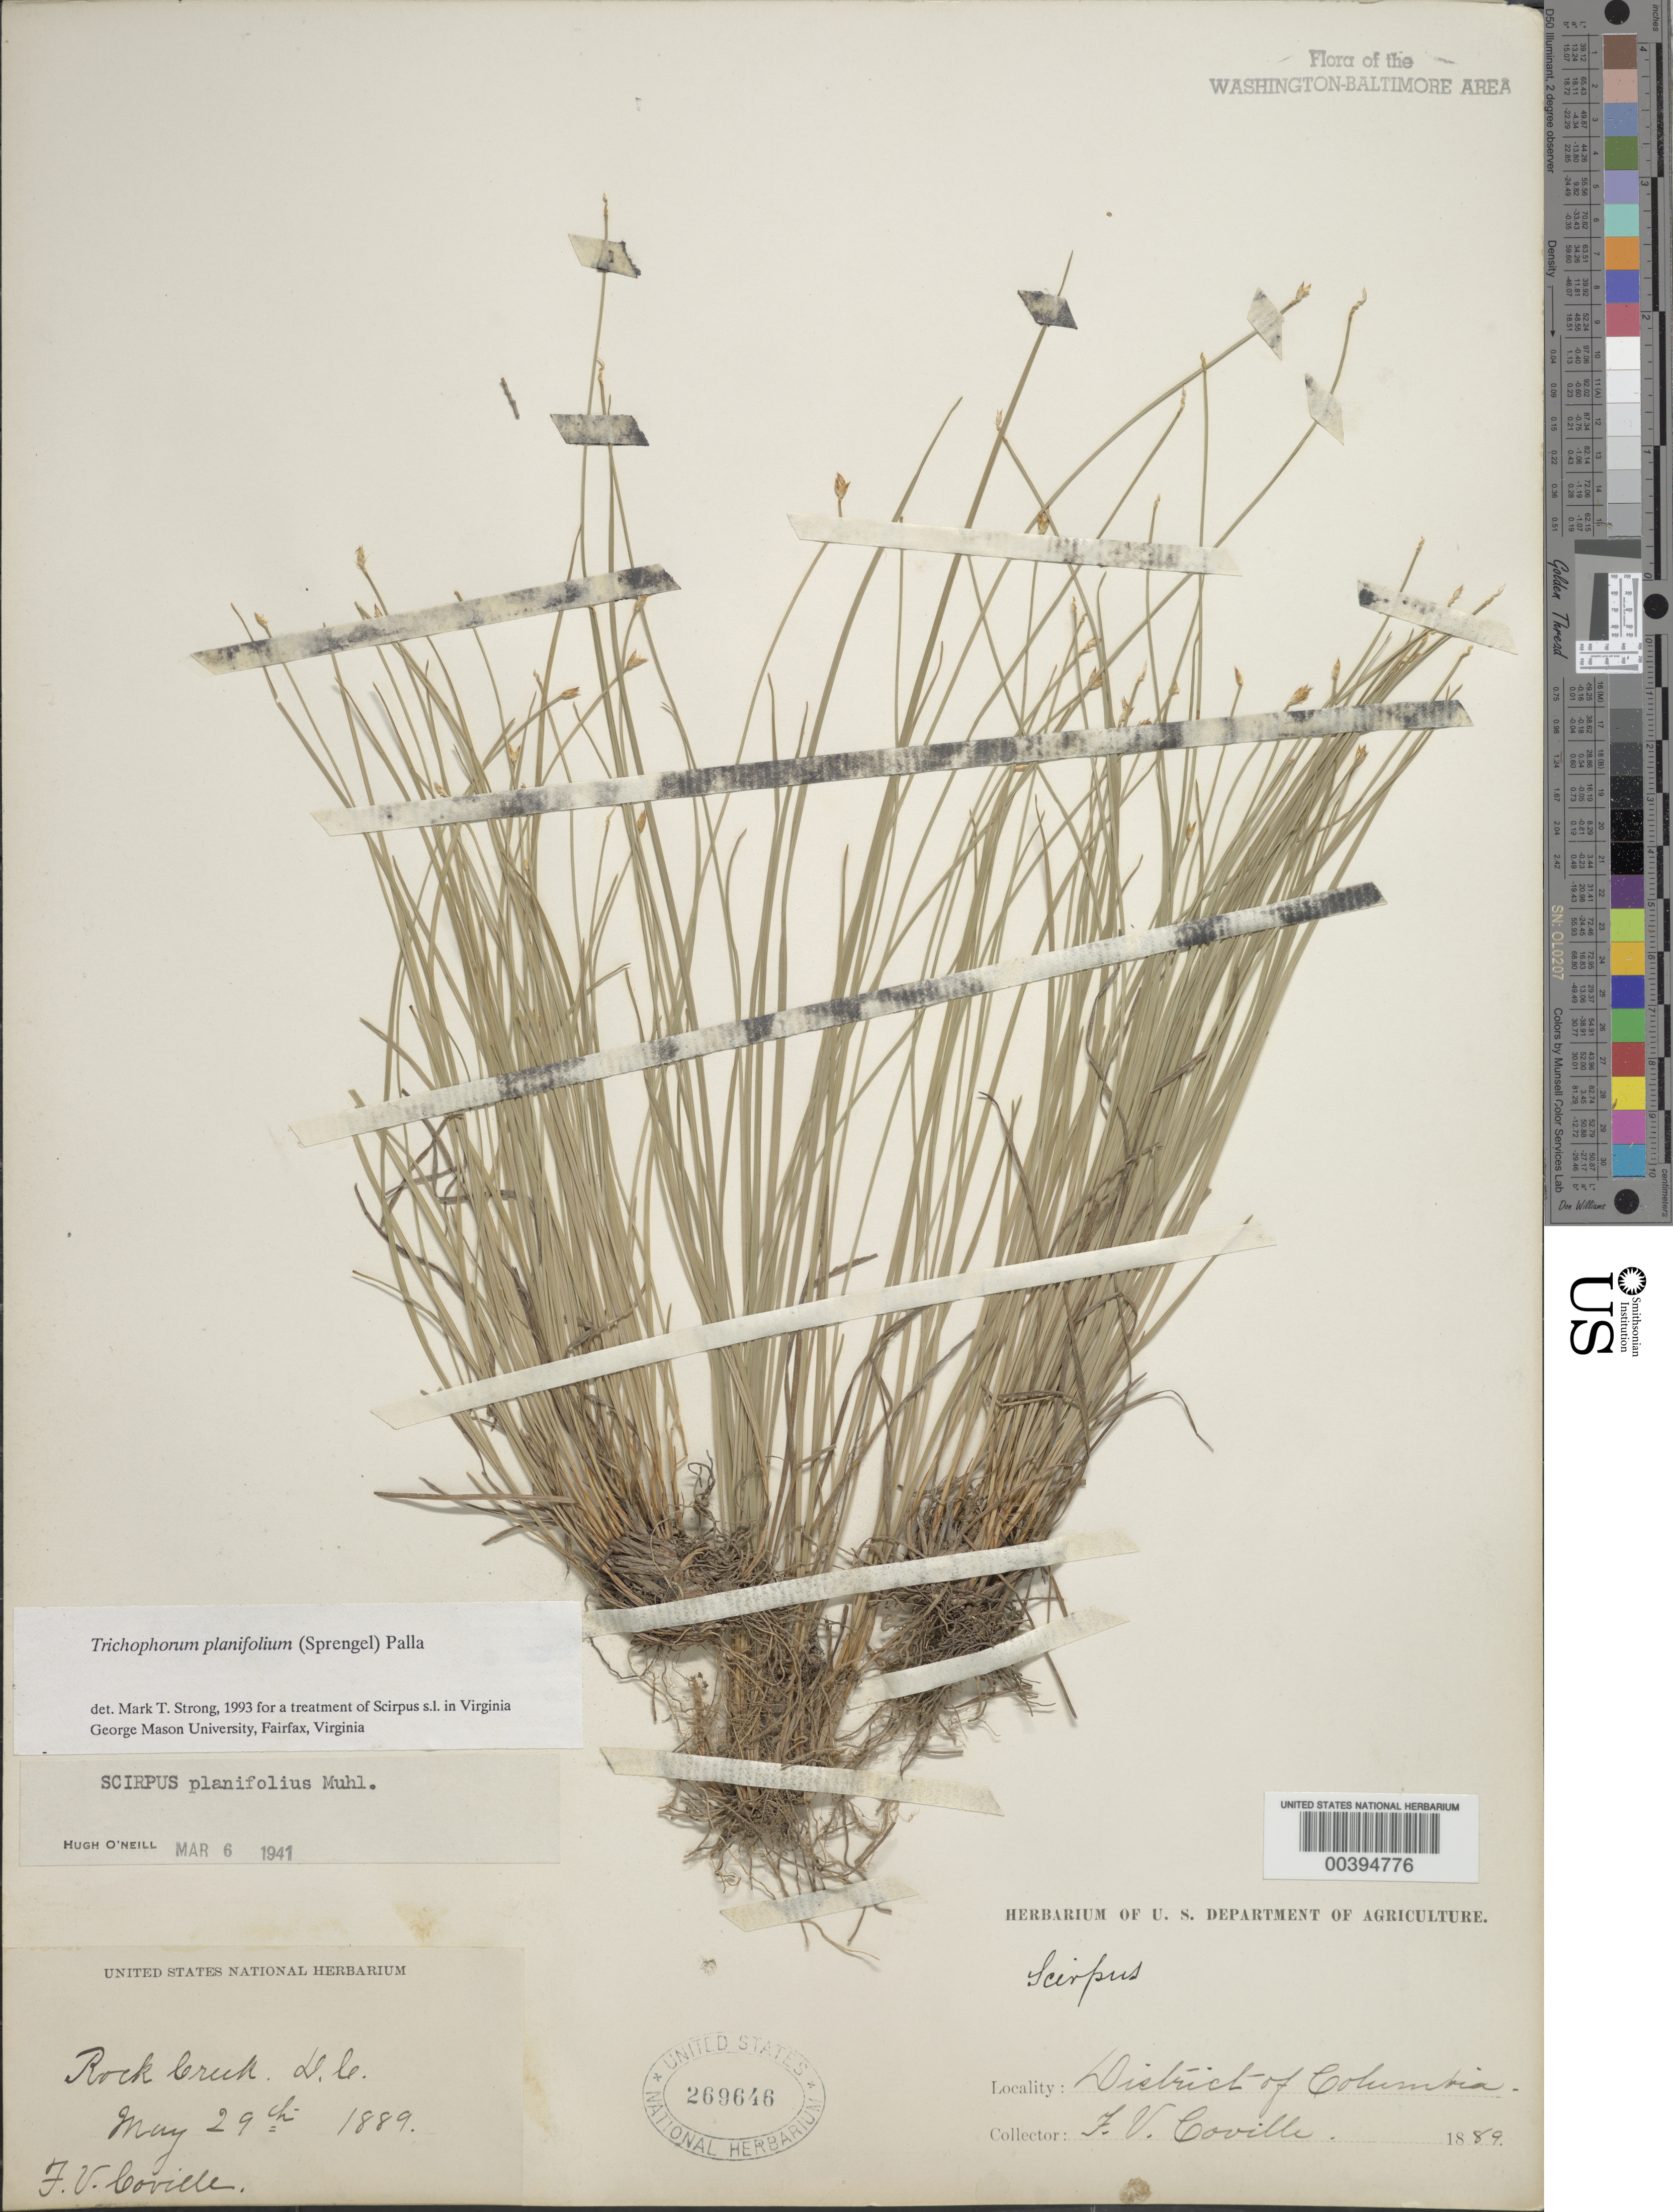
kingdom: Plantae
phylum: Tracheophyta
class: Liliopsida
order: Poales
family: Cyperaceae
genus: Trichophorum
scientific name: Trichophorum planifolium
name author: (Spreng.) Palla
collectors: F. V. Coville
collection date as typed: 29 May 1889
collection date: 1889-05-29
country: United States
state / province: District of Columbia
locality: Rock Creek Rock Creek Park & vicinity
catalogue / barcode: US 269646